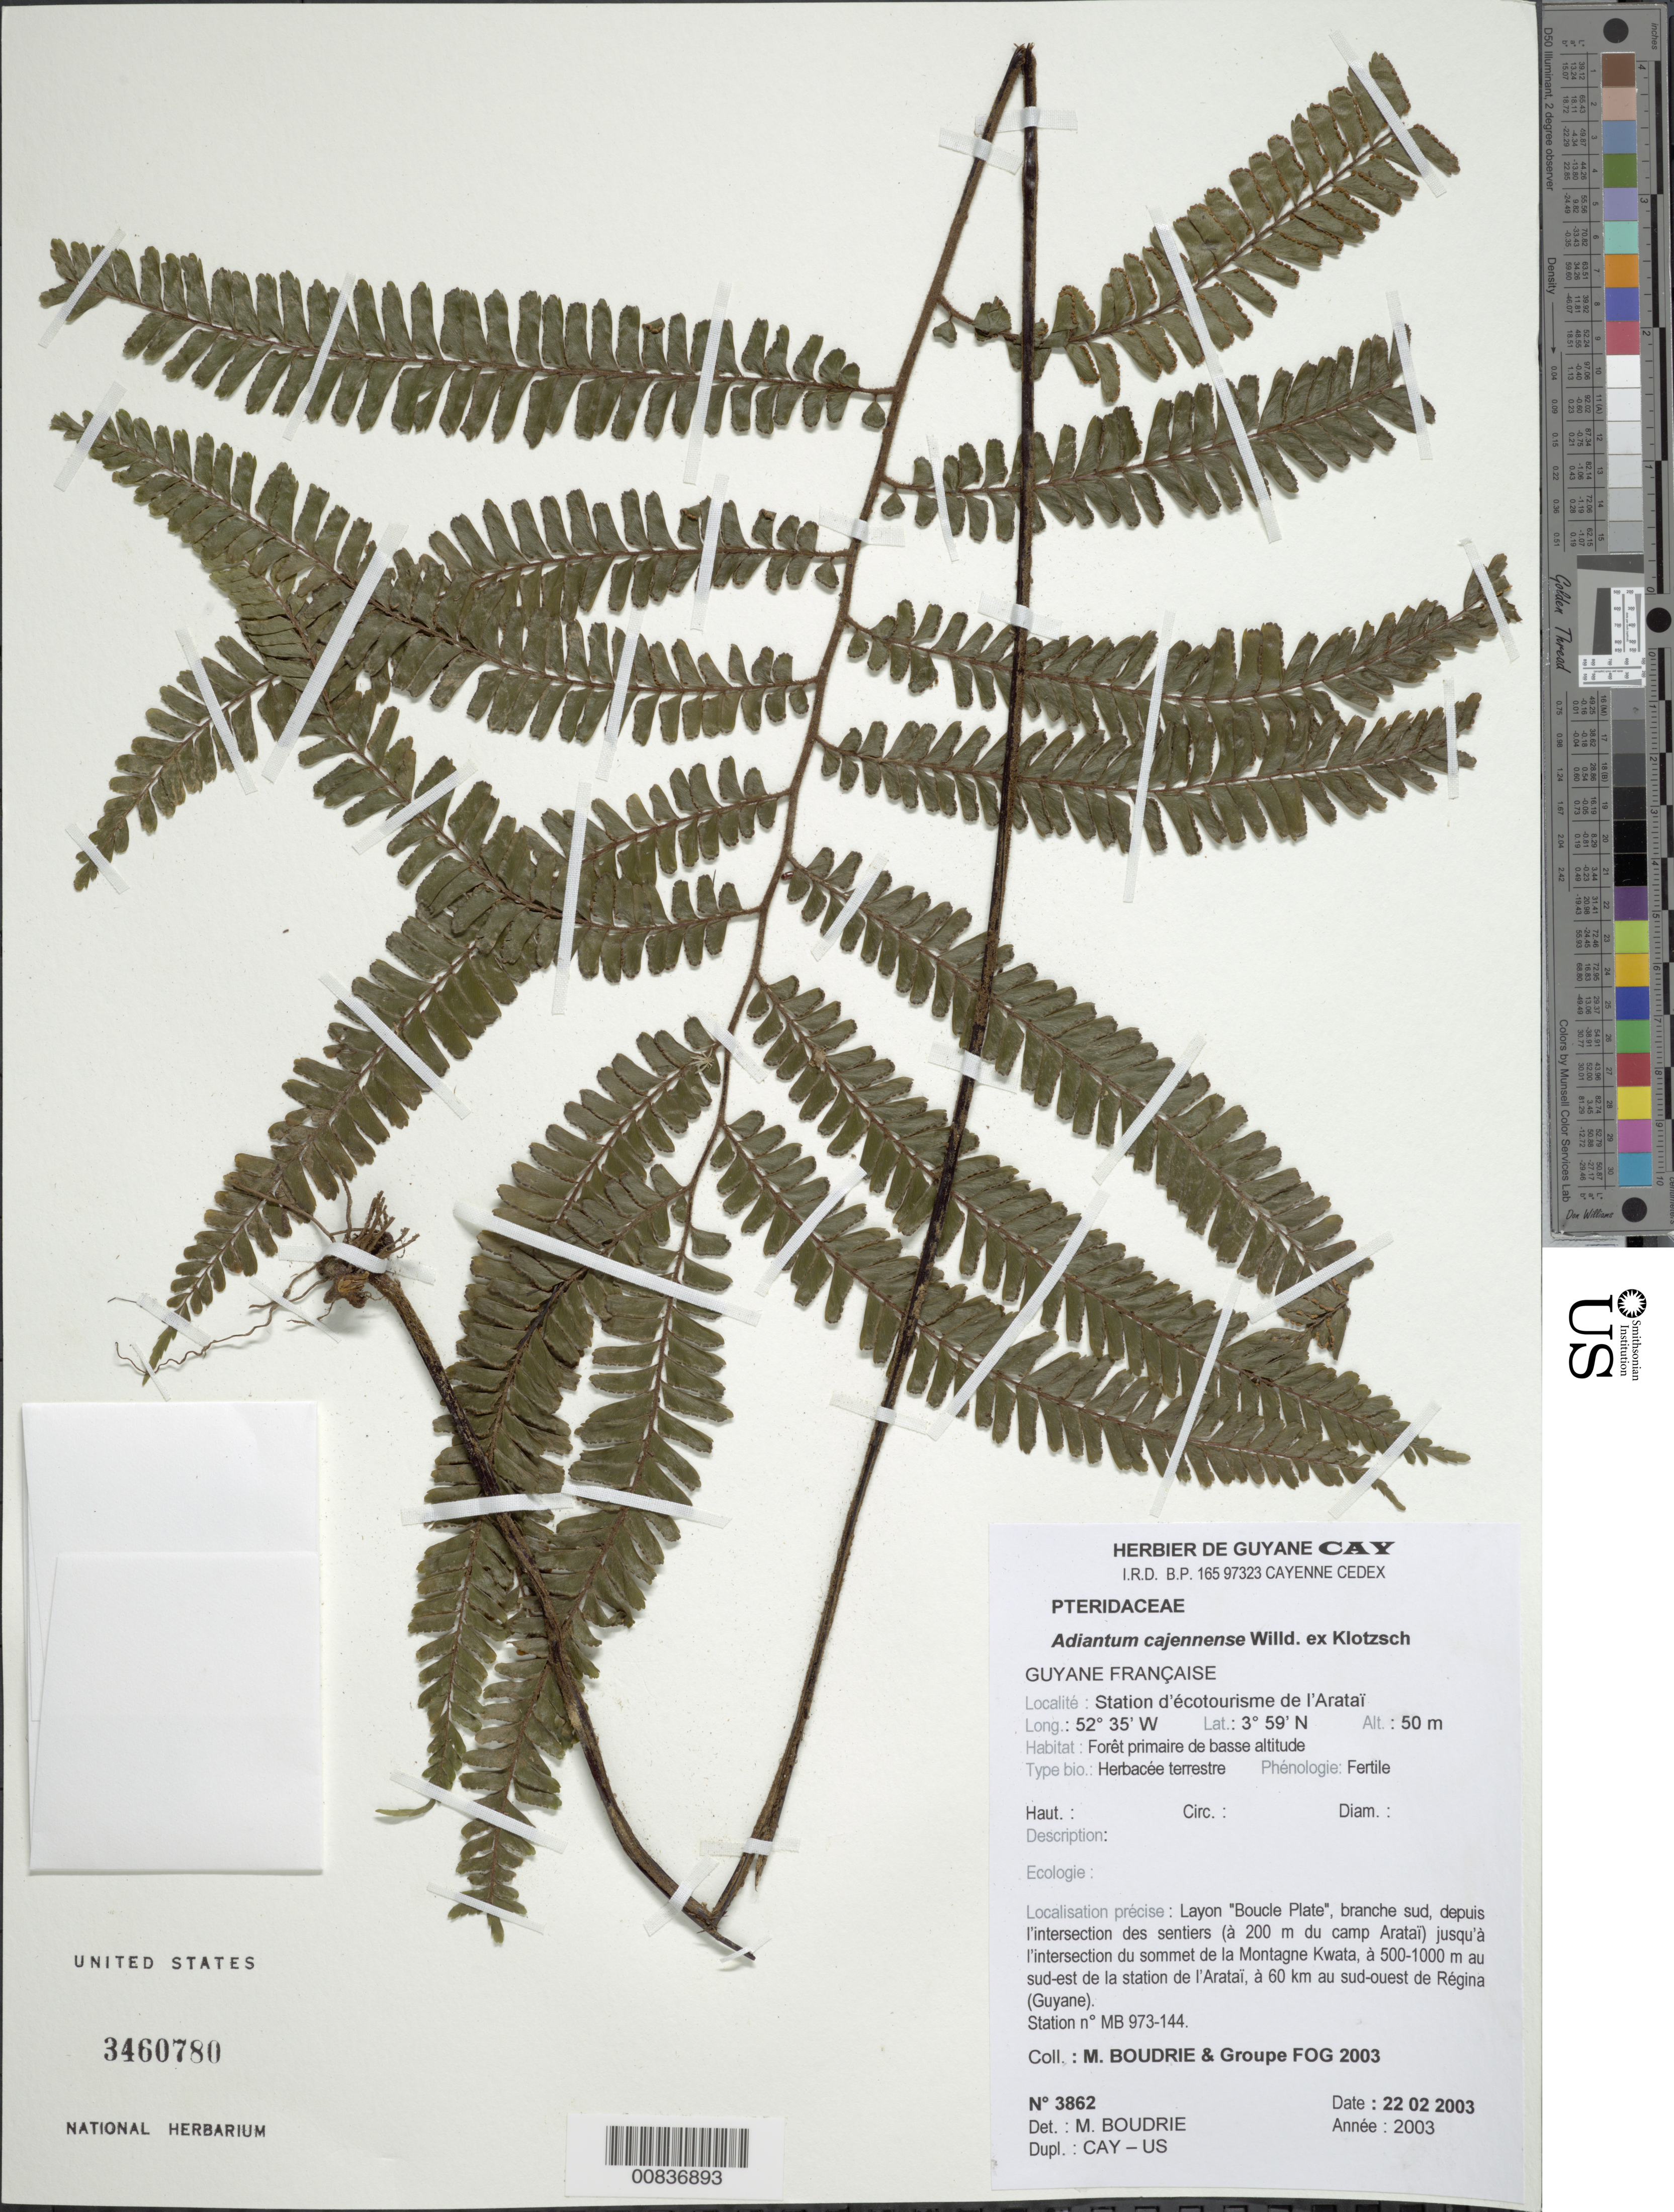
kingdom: Plantae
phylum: Tracheophyta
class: Polypodiopsida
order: Polypodiales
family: Pteridaceae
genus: Adiantum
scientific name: Adiantum cajennense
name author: Willd. ex Klotzsch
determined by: Boudrie, M.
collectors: M. Boudrie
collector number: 3862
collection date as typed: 22-Feb-03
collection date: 2003-02-22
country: French Guiana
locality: Station d'écotourisme de l'Arataï. Layon "Boucle plate", branche nord-ouest, depuis l'intersection du sommet de la montagne Kwata, jusqu'à l'intersection des sentiers (à 200 m du camp Arataï)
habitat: Forêt primaire de basse altitude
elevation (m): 50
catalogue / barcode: US 3460780